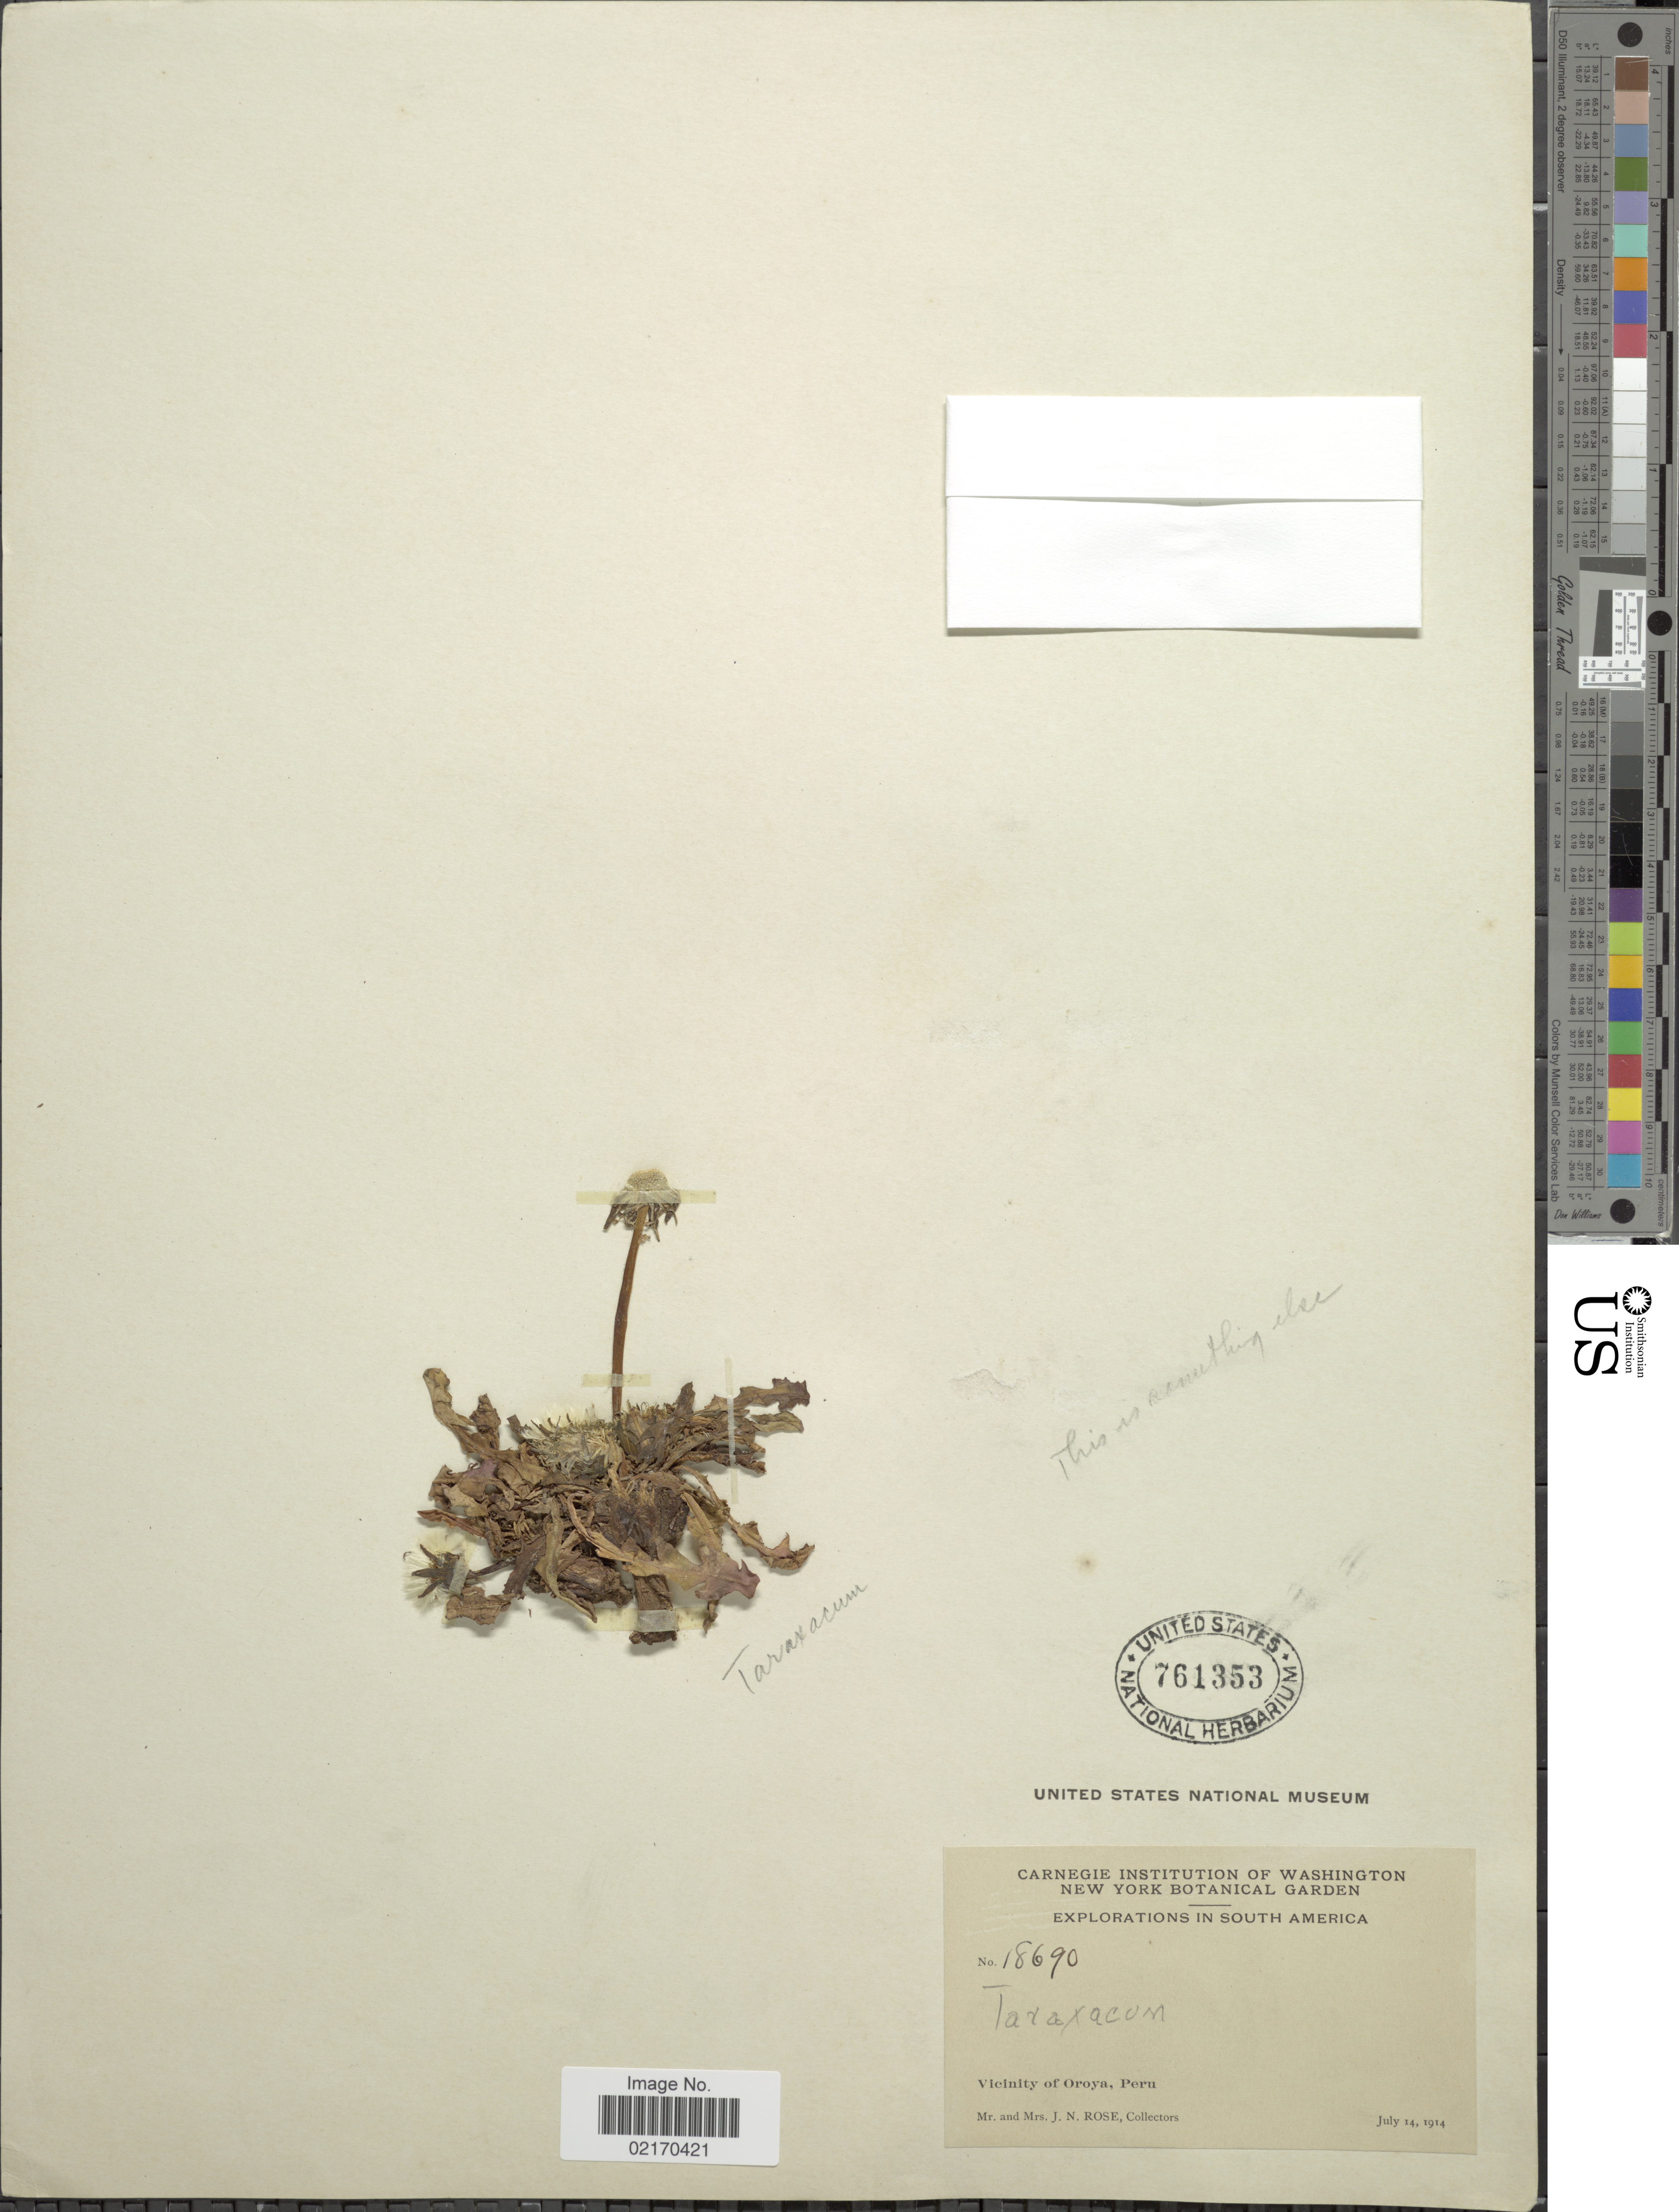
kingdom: Plantae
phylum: Tracheophyta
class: Magnoliopsida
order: Asterales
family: Asteraceae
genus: Taraxacum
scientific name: Taraxacum officinale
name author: G.H. Weber ex F.H. Wigg.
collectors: J. N. Rose & L. B. Rose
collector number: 18690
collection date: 1914-07-14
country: Peru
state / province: Junín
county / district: Yauli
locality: Vicinity of Oroya.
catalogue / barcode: US 761353